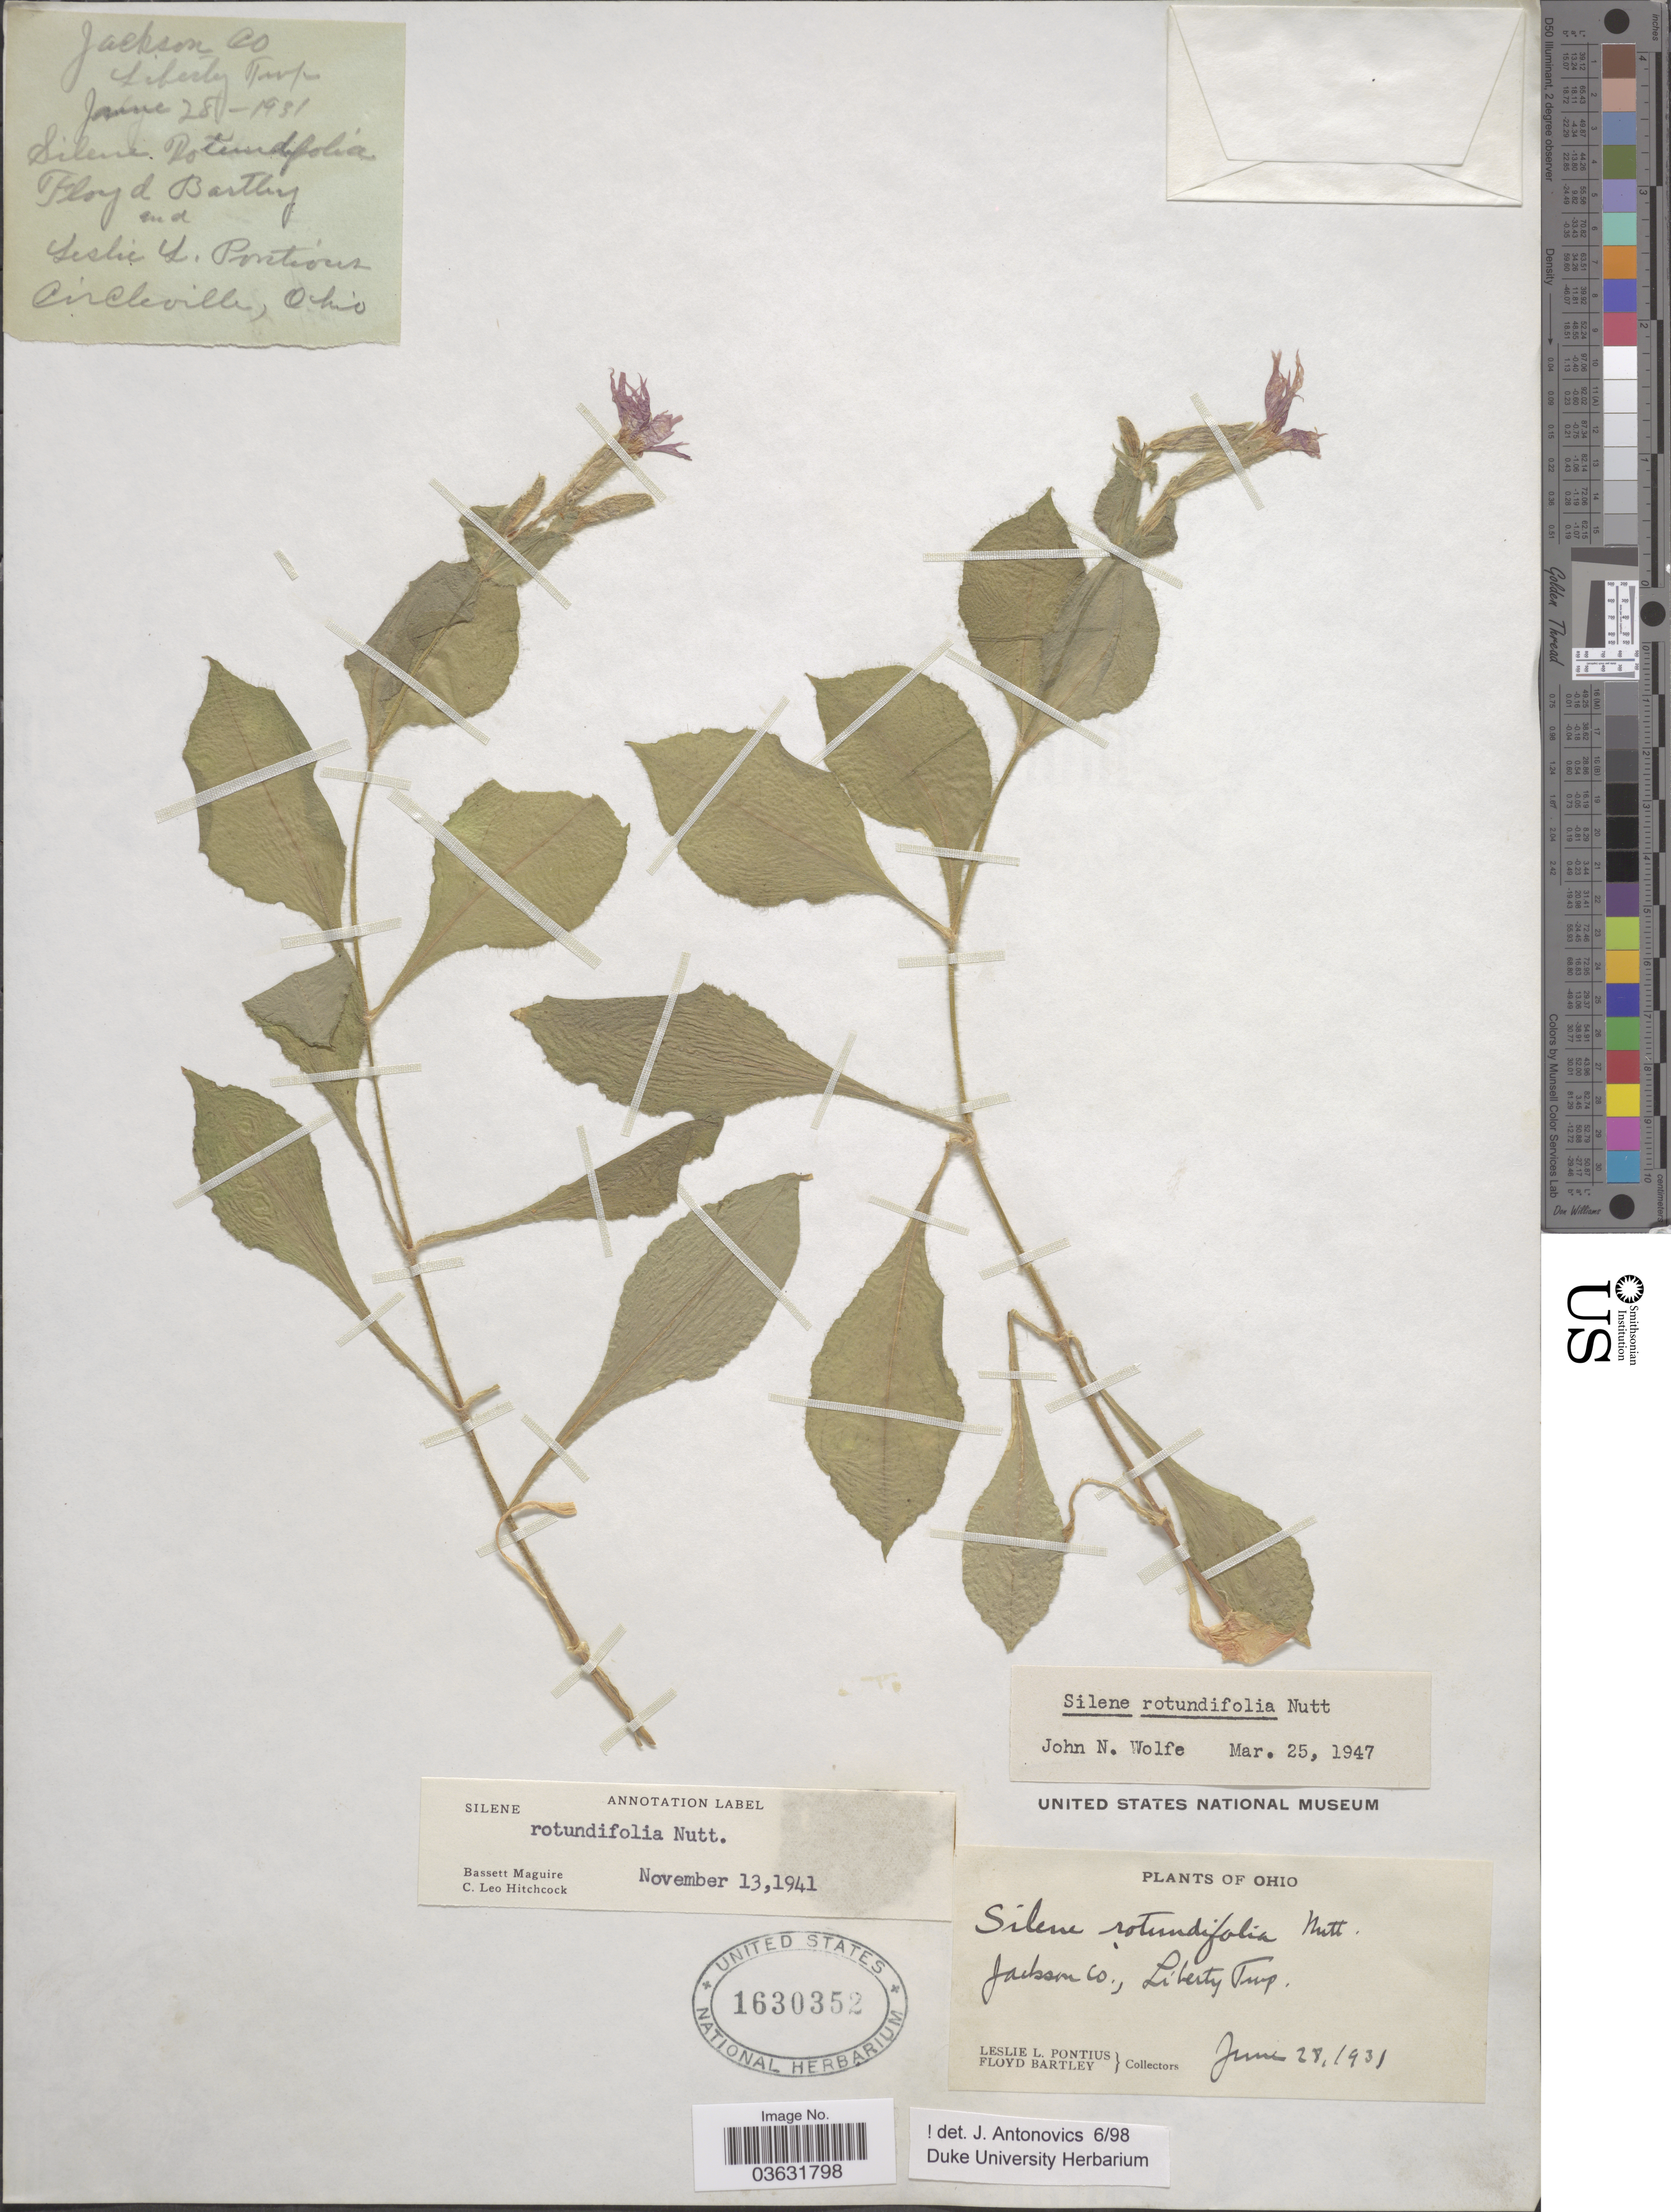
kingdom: Plantae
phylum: Tracheophyta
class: Magnoliopsida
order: Caryophyllales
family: Caryophyllaceae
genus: Silene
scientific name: Silene rotundifolia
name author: Nutt.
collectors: L. Pontius & F. Bartley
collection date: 1931-06-28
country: United States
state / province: Ohio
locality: Jackson Co., Liberty Twp.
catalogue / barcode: US 1630352